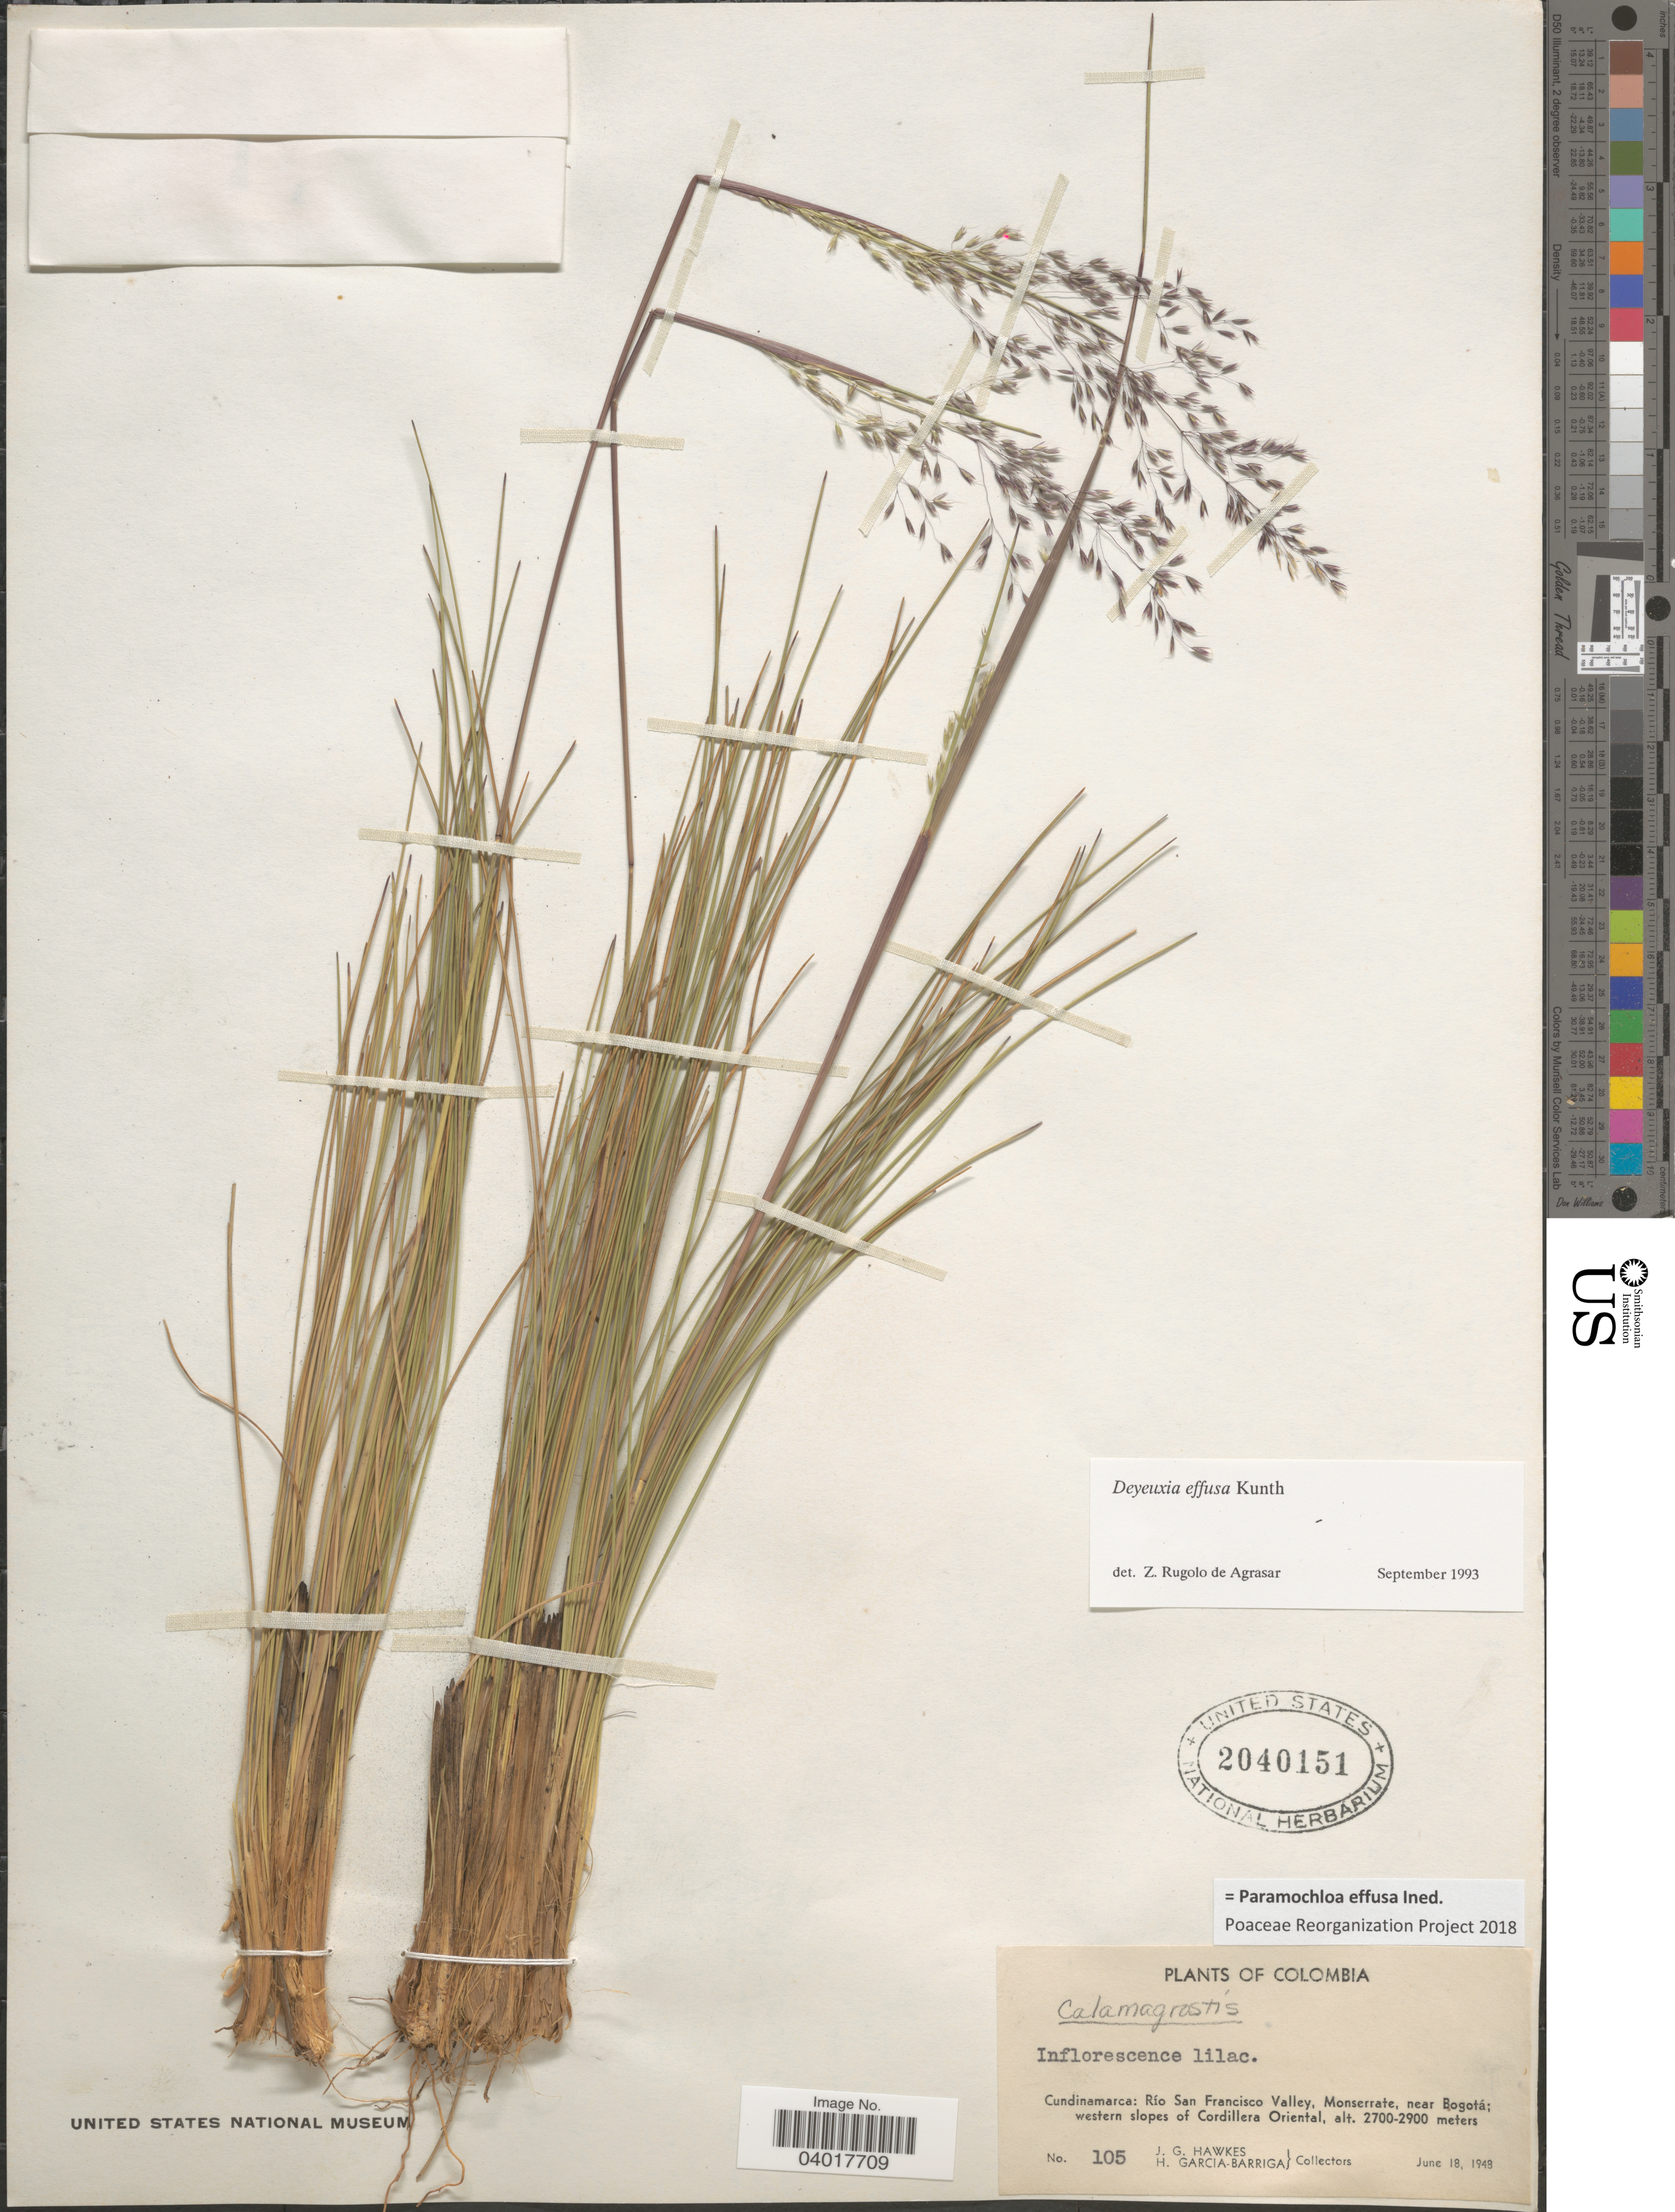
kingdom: Plantae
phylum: Tracheophyta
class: Liliopsida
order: Poales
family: Poaceae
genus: Paramochloa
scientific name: Paramochloa effusa ined.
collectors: J. G. Hawkes & H. García Barriga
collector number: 105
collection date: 1948-06-18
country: Colombia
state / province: Cundinamarca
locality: Río San Francisco Valley, Monserrate, near Bogotá; western slopes of Cordillera Oriental.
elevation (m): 2700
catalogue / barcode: US 2040151